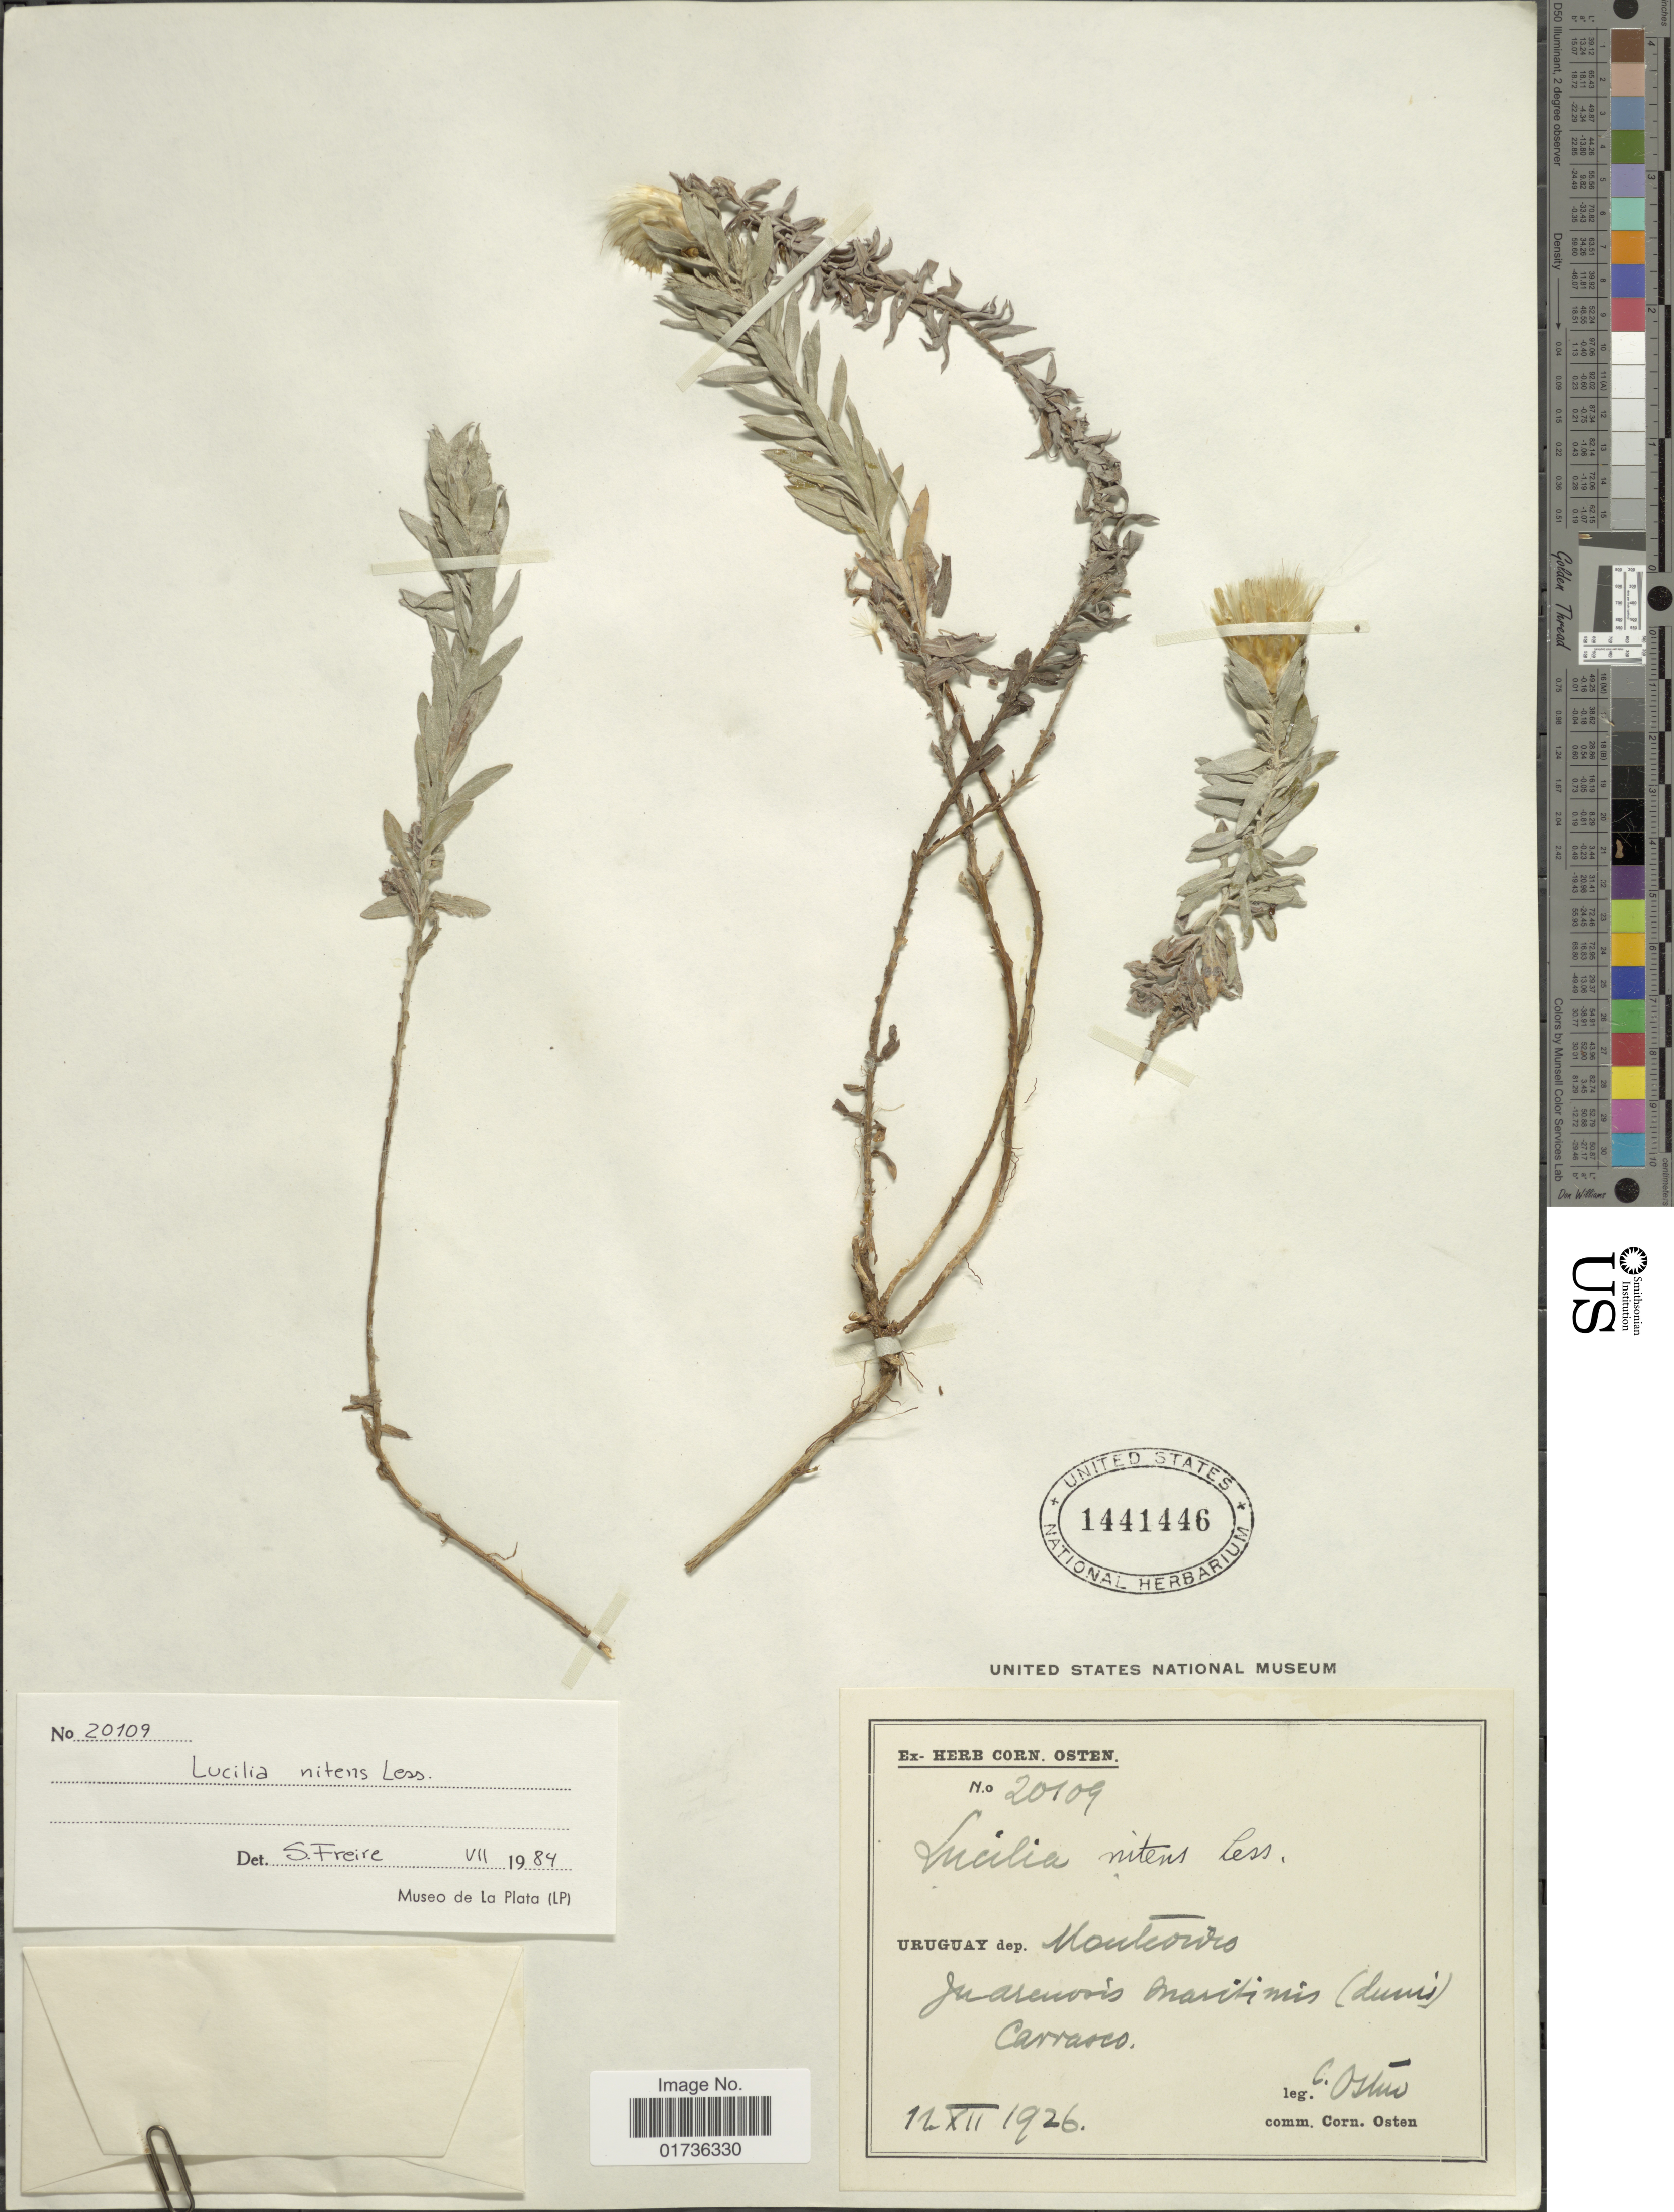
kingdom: Plantae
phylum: Tracheophyta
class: Magnoliopsida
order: Asterales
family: Asteraceae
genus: Lucilia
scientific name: Lucilia nitens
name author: Less.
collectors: C. Osten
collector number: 20109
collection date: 1926-12-11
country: Uruguay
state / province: Montevideo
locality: Dep. Montevideo, In arenosis maritimis (dunis) Carrasco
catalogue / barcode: US 1441446